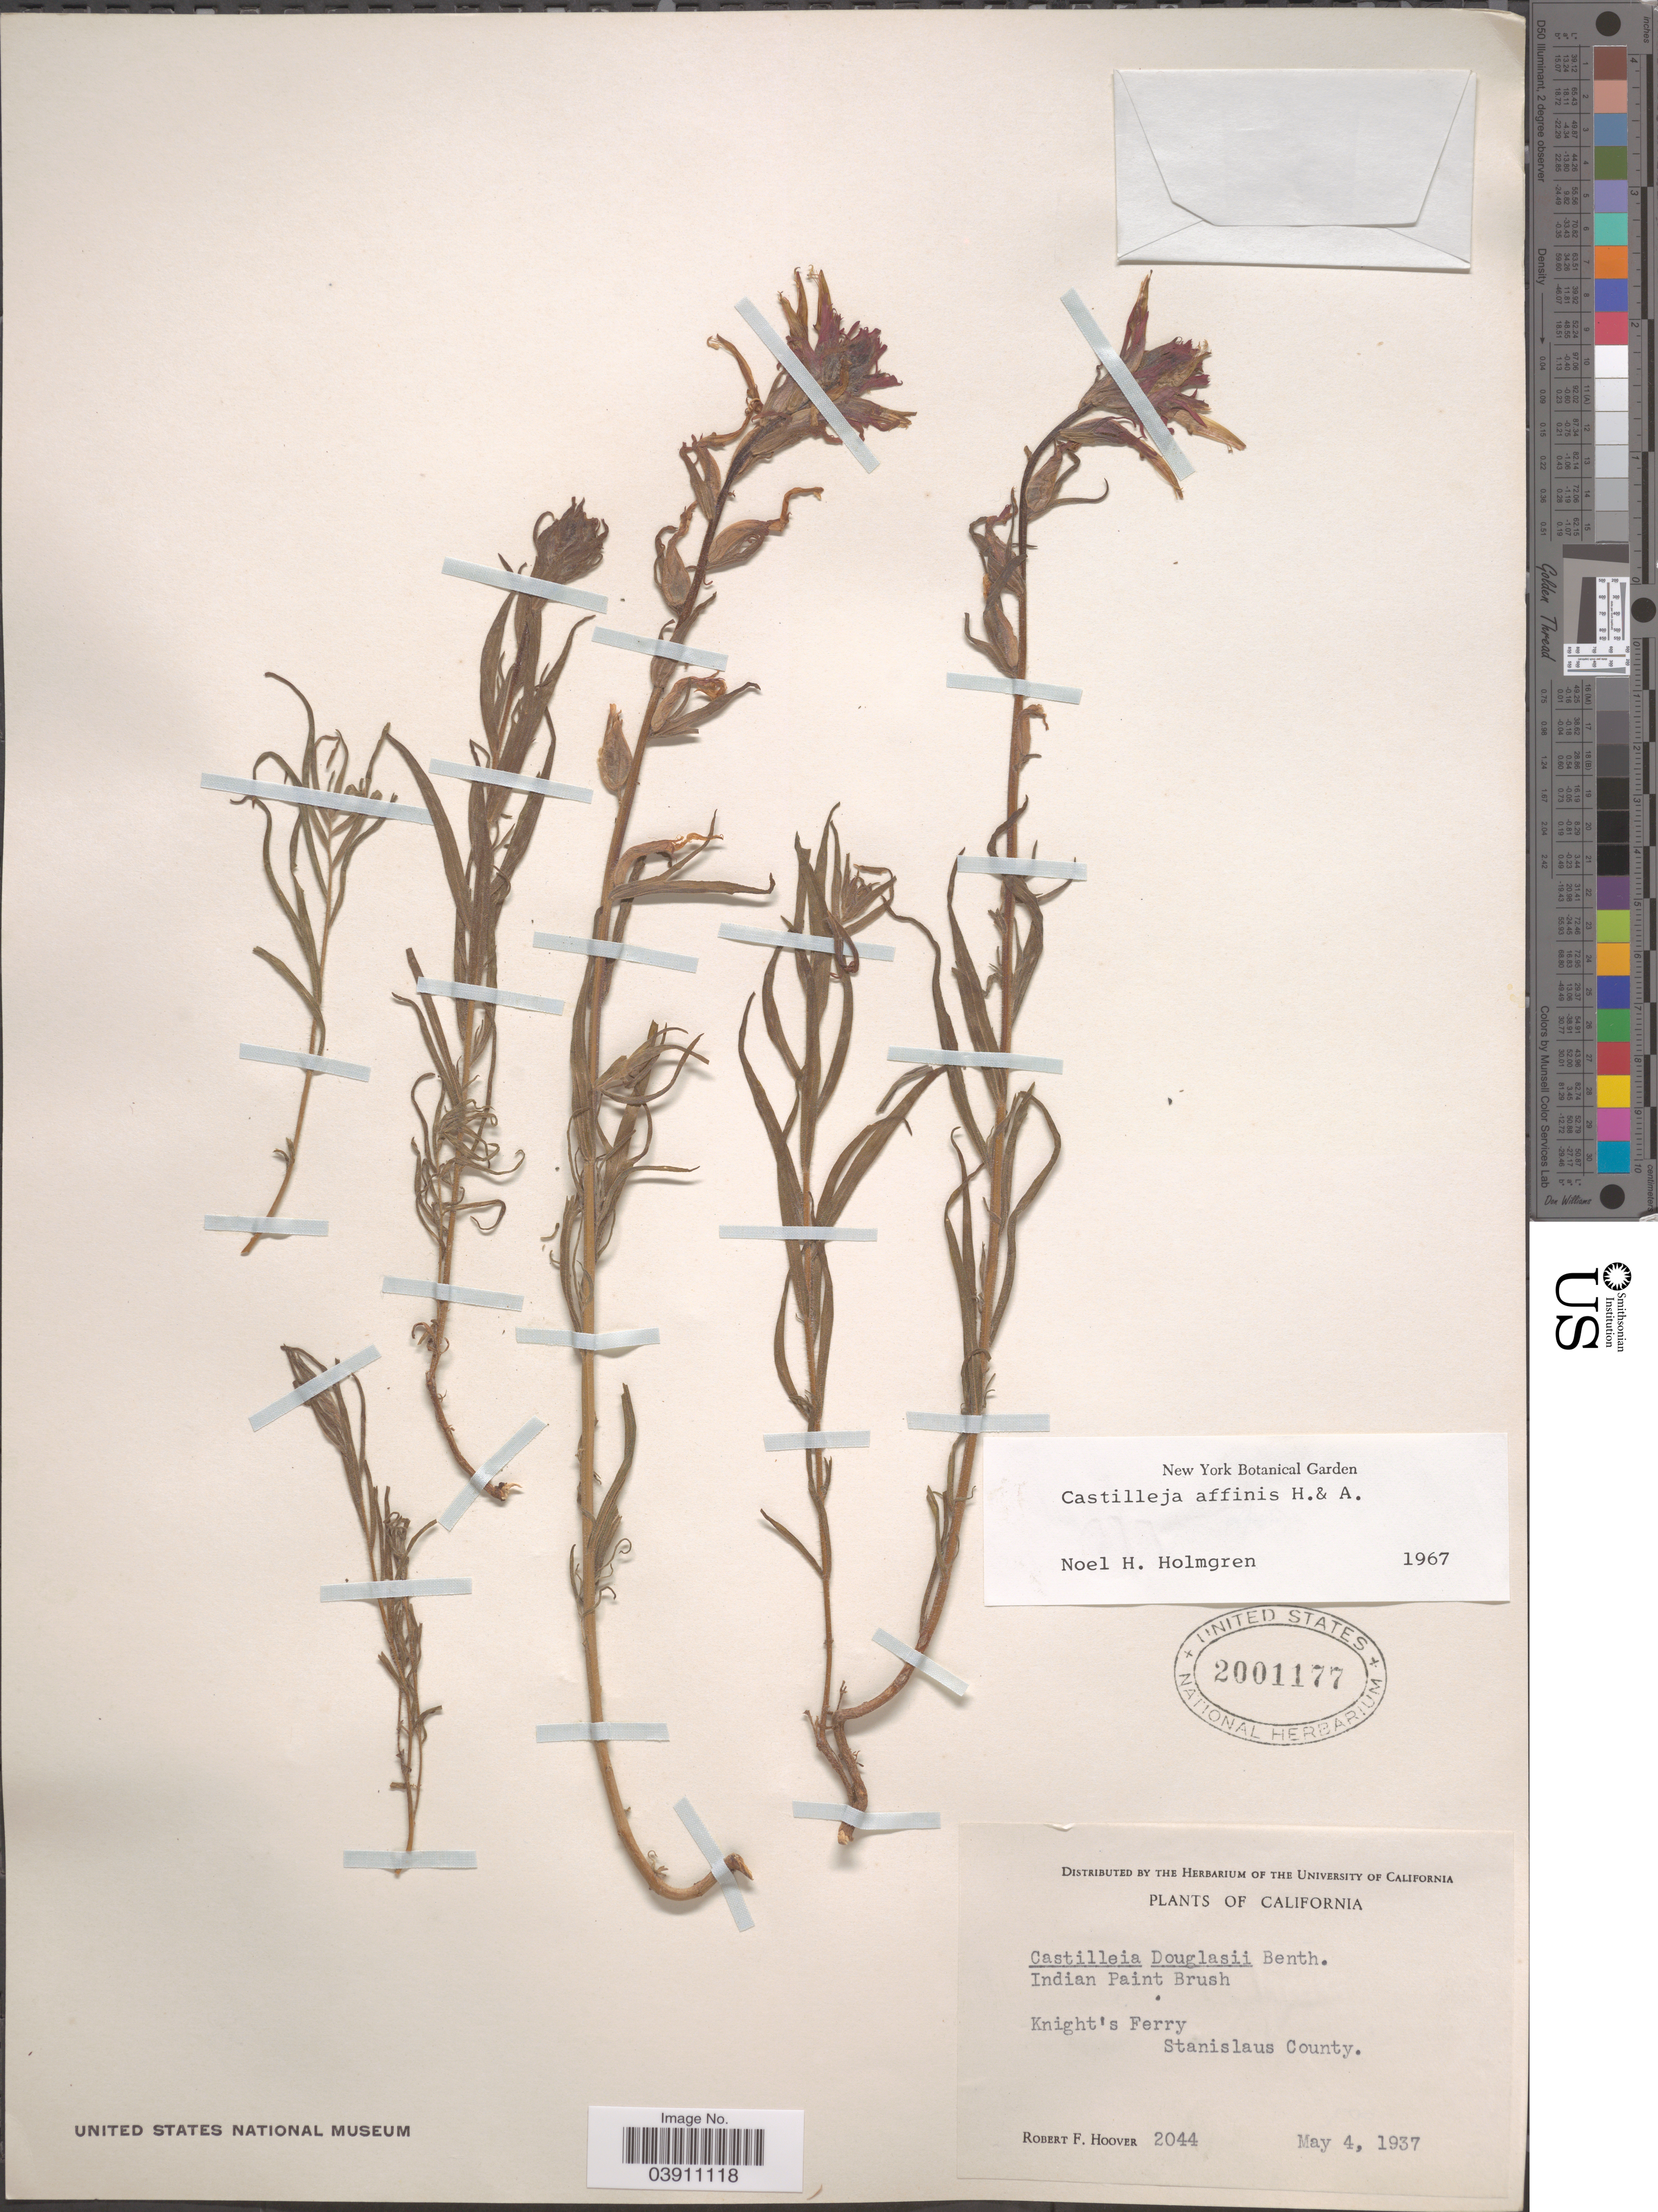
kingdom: Plantae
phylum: Tracheophyta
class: Magnoliopsida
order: Lamiales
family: Orobanchaceae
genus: Castilleja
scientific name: Castilleja affinis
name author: Hook. & Arn.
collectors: R. F. Hoover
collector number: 2044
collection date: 1937-05-04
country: United States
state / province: California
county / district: Stanislaus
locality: Indian Paint Brush. [unsure placement] Knight's Ferry. Stanislaus County.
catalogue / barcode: US 2001177